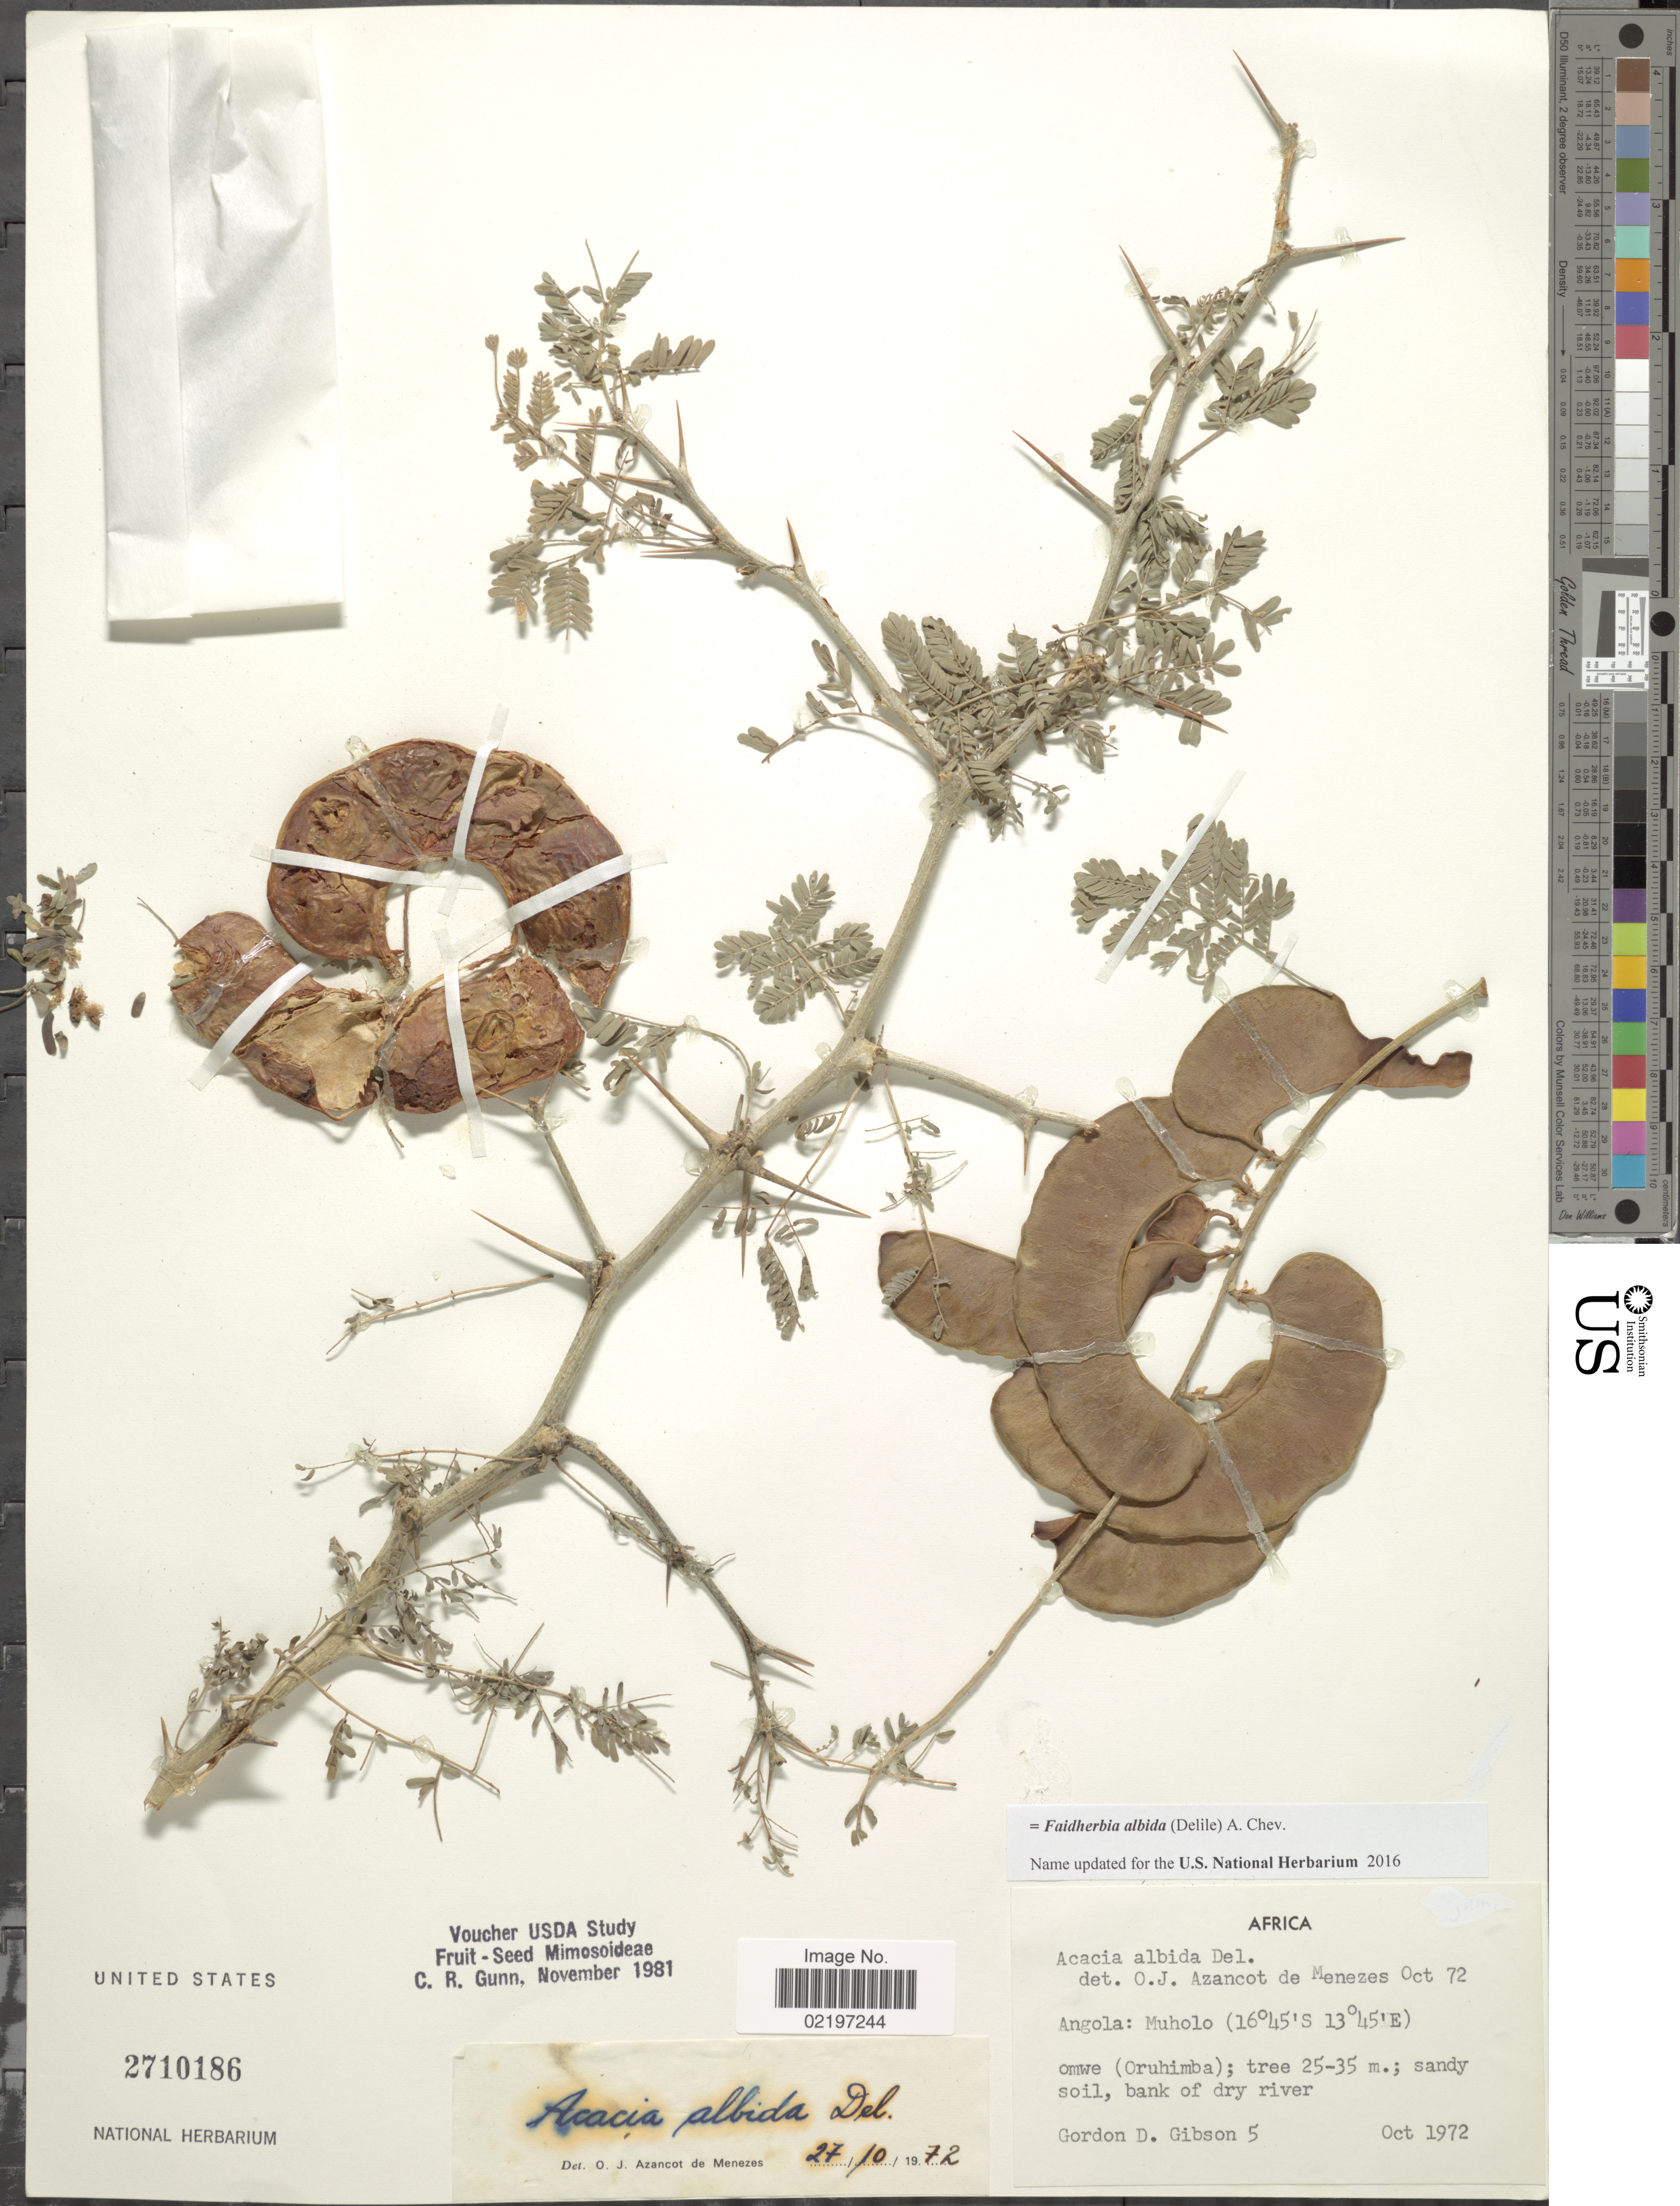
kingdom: Plantae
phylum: Tracheophyta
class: Magnoliopsida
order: Fabales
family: Fabaceae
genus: Faidherbia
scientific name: Faidherbia albida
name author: (Delile) A. Chev.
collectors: G. D. Gibson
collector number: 5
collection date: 1972-10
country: Angola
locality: Muholo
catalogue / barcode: US 2710186